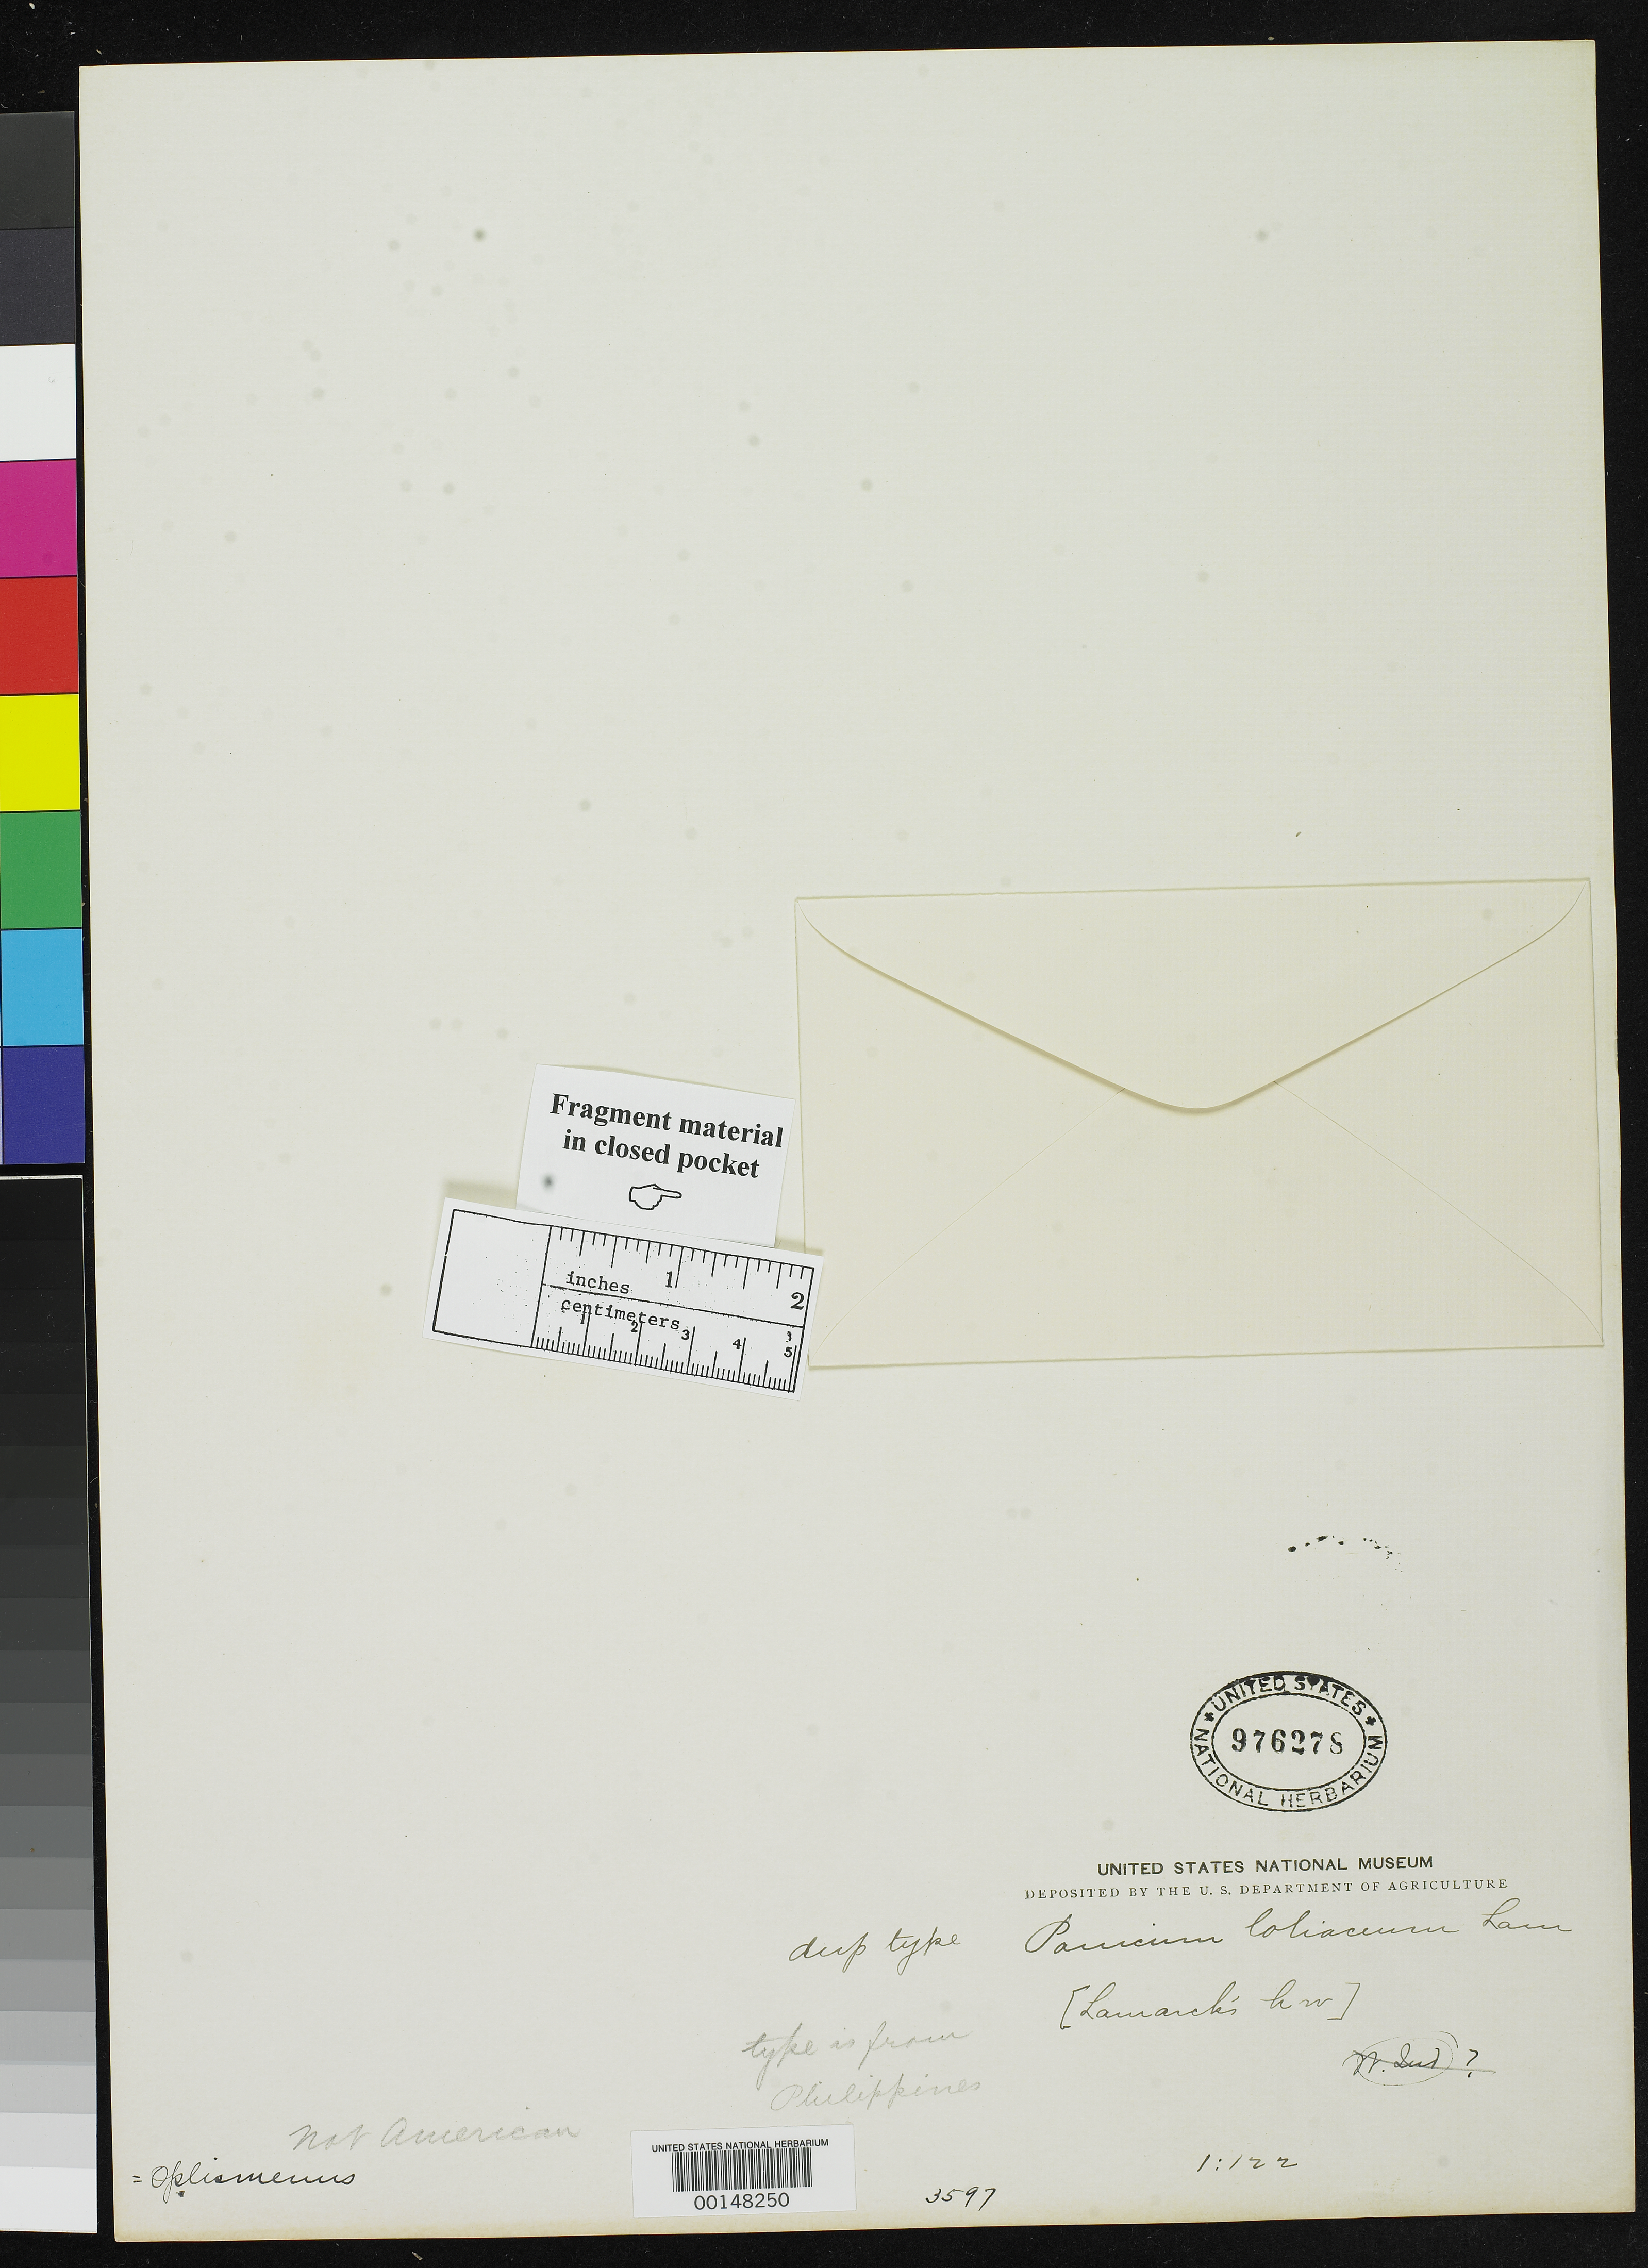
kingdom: Plantae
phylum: Tracheophyta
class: Liliopsida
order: Poales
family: Poaceae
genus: Panicum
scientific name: Panicum loliaceum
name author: Lam.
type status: Type Fragment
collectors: P. Commerson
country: Philippines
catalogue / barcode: US 976278